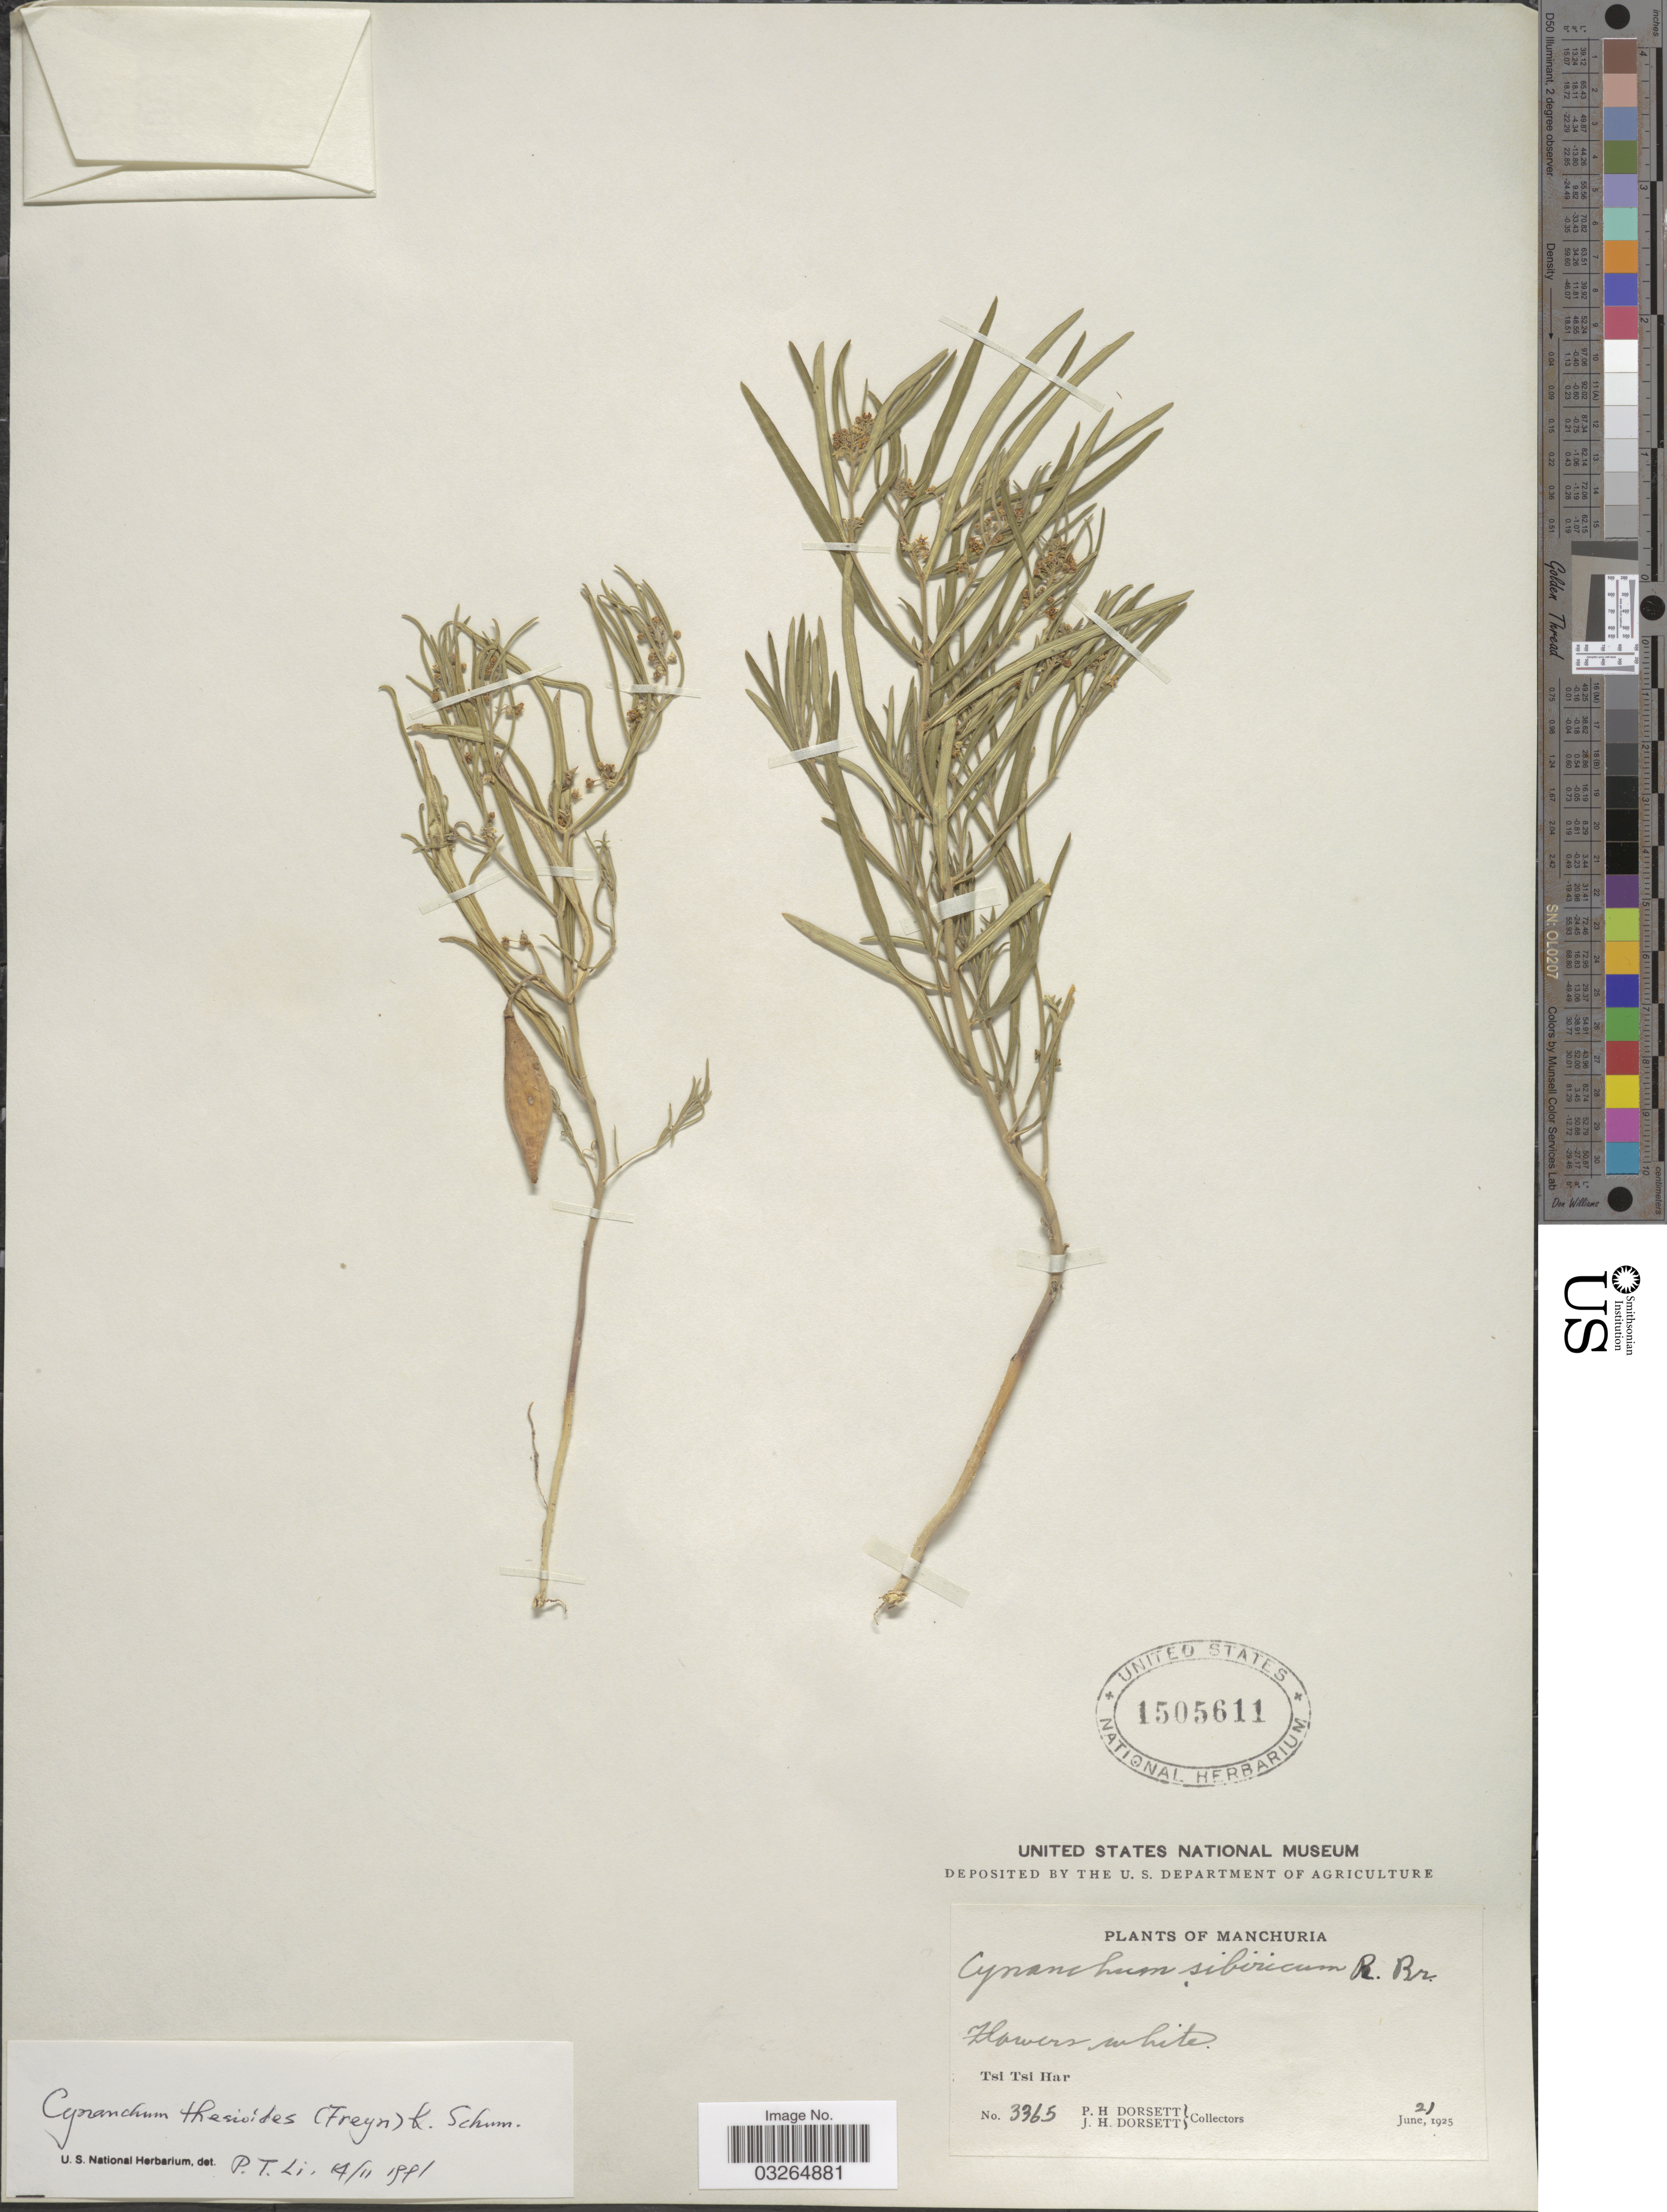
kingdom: Plantae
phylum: Tracheophyta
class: Magnoliopsida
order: Gentianales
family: Apocynaceae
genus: Cynanchum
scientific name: Cynanchum thesioides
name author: (Freyn) K. Schum.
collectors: P. H. Dorsett & J. Dorsett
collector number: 3365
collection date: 1925-06-21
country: China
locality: Manchuria. Tsi Tsi Har.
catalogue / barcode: US 1505611